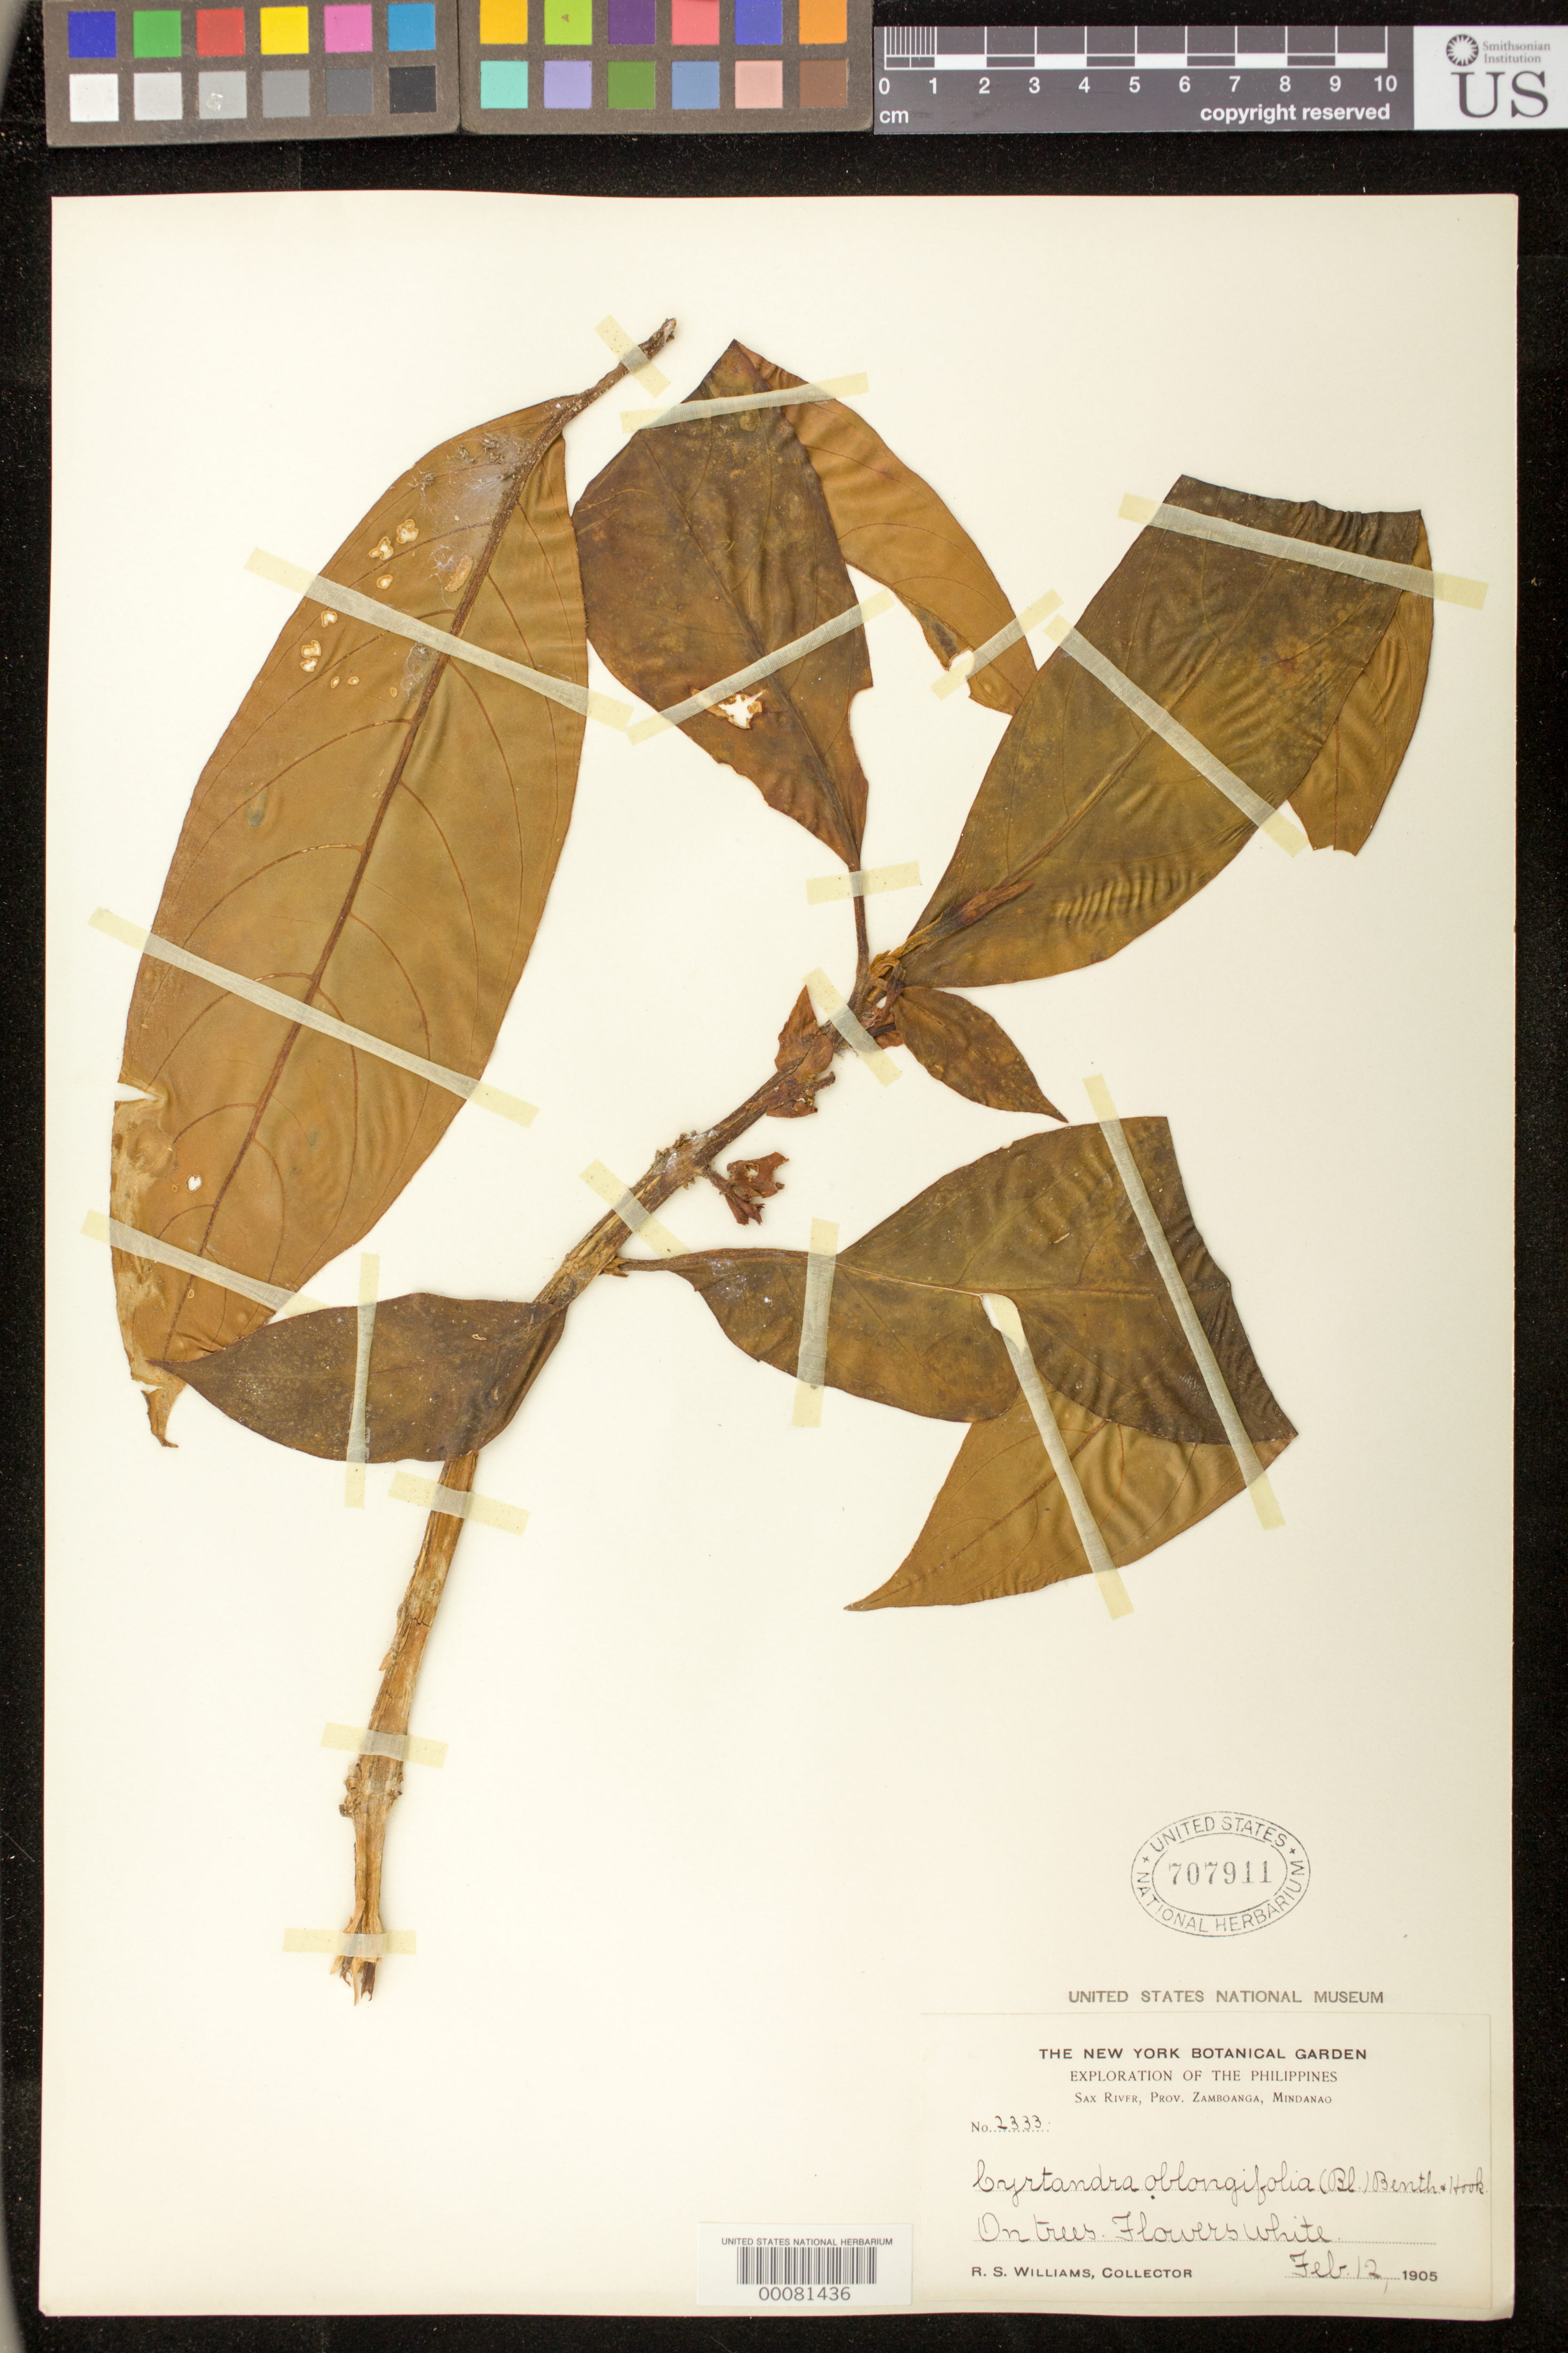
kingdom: Plantae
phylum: Tracheophyta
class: Magnoliopsida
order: Lamiales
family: Gesneriaceae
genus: Cyrtandra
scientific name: Cyrtandra oblongifolia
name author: (Blume) Benth. & Hook. ex C.B. Clarke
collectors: R. S. Williams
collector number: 2333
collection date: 1905-02-12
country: Philippines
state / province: Zamboanga Peninsula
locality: Sax River, Prov. Zamboanga, Mindanao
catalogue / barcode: US 707911